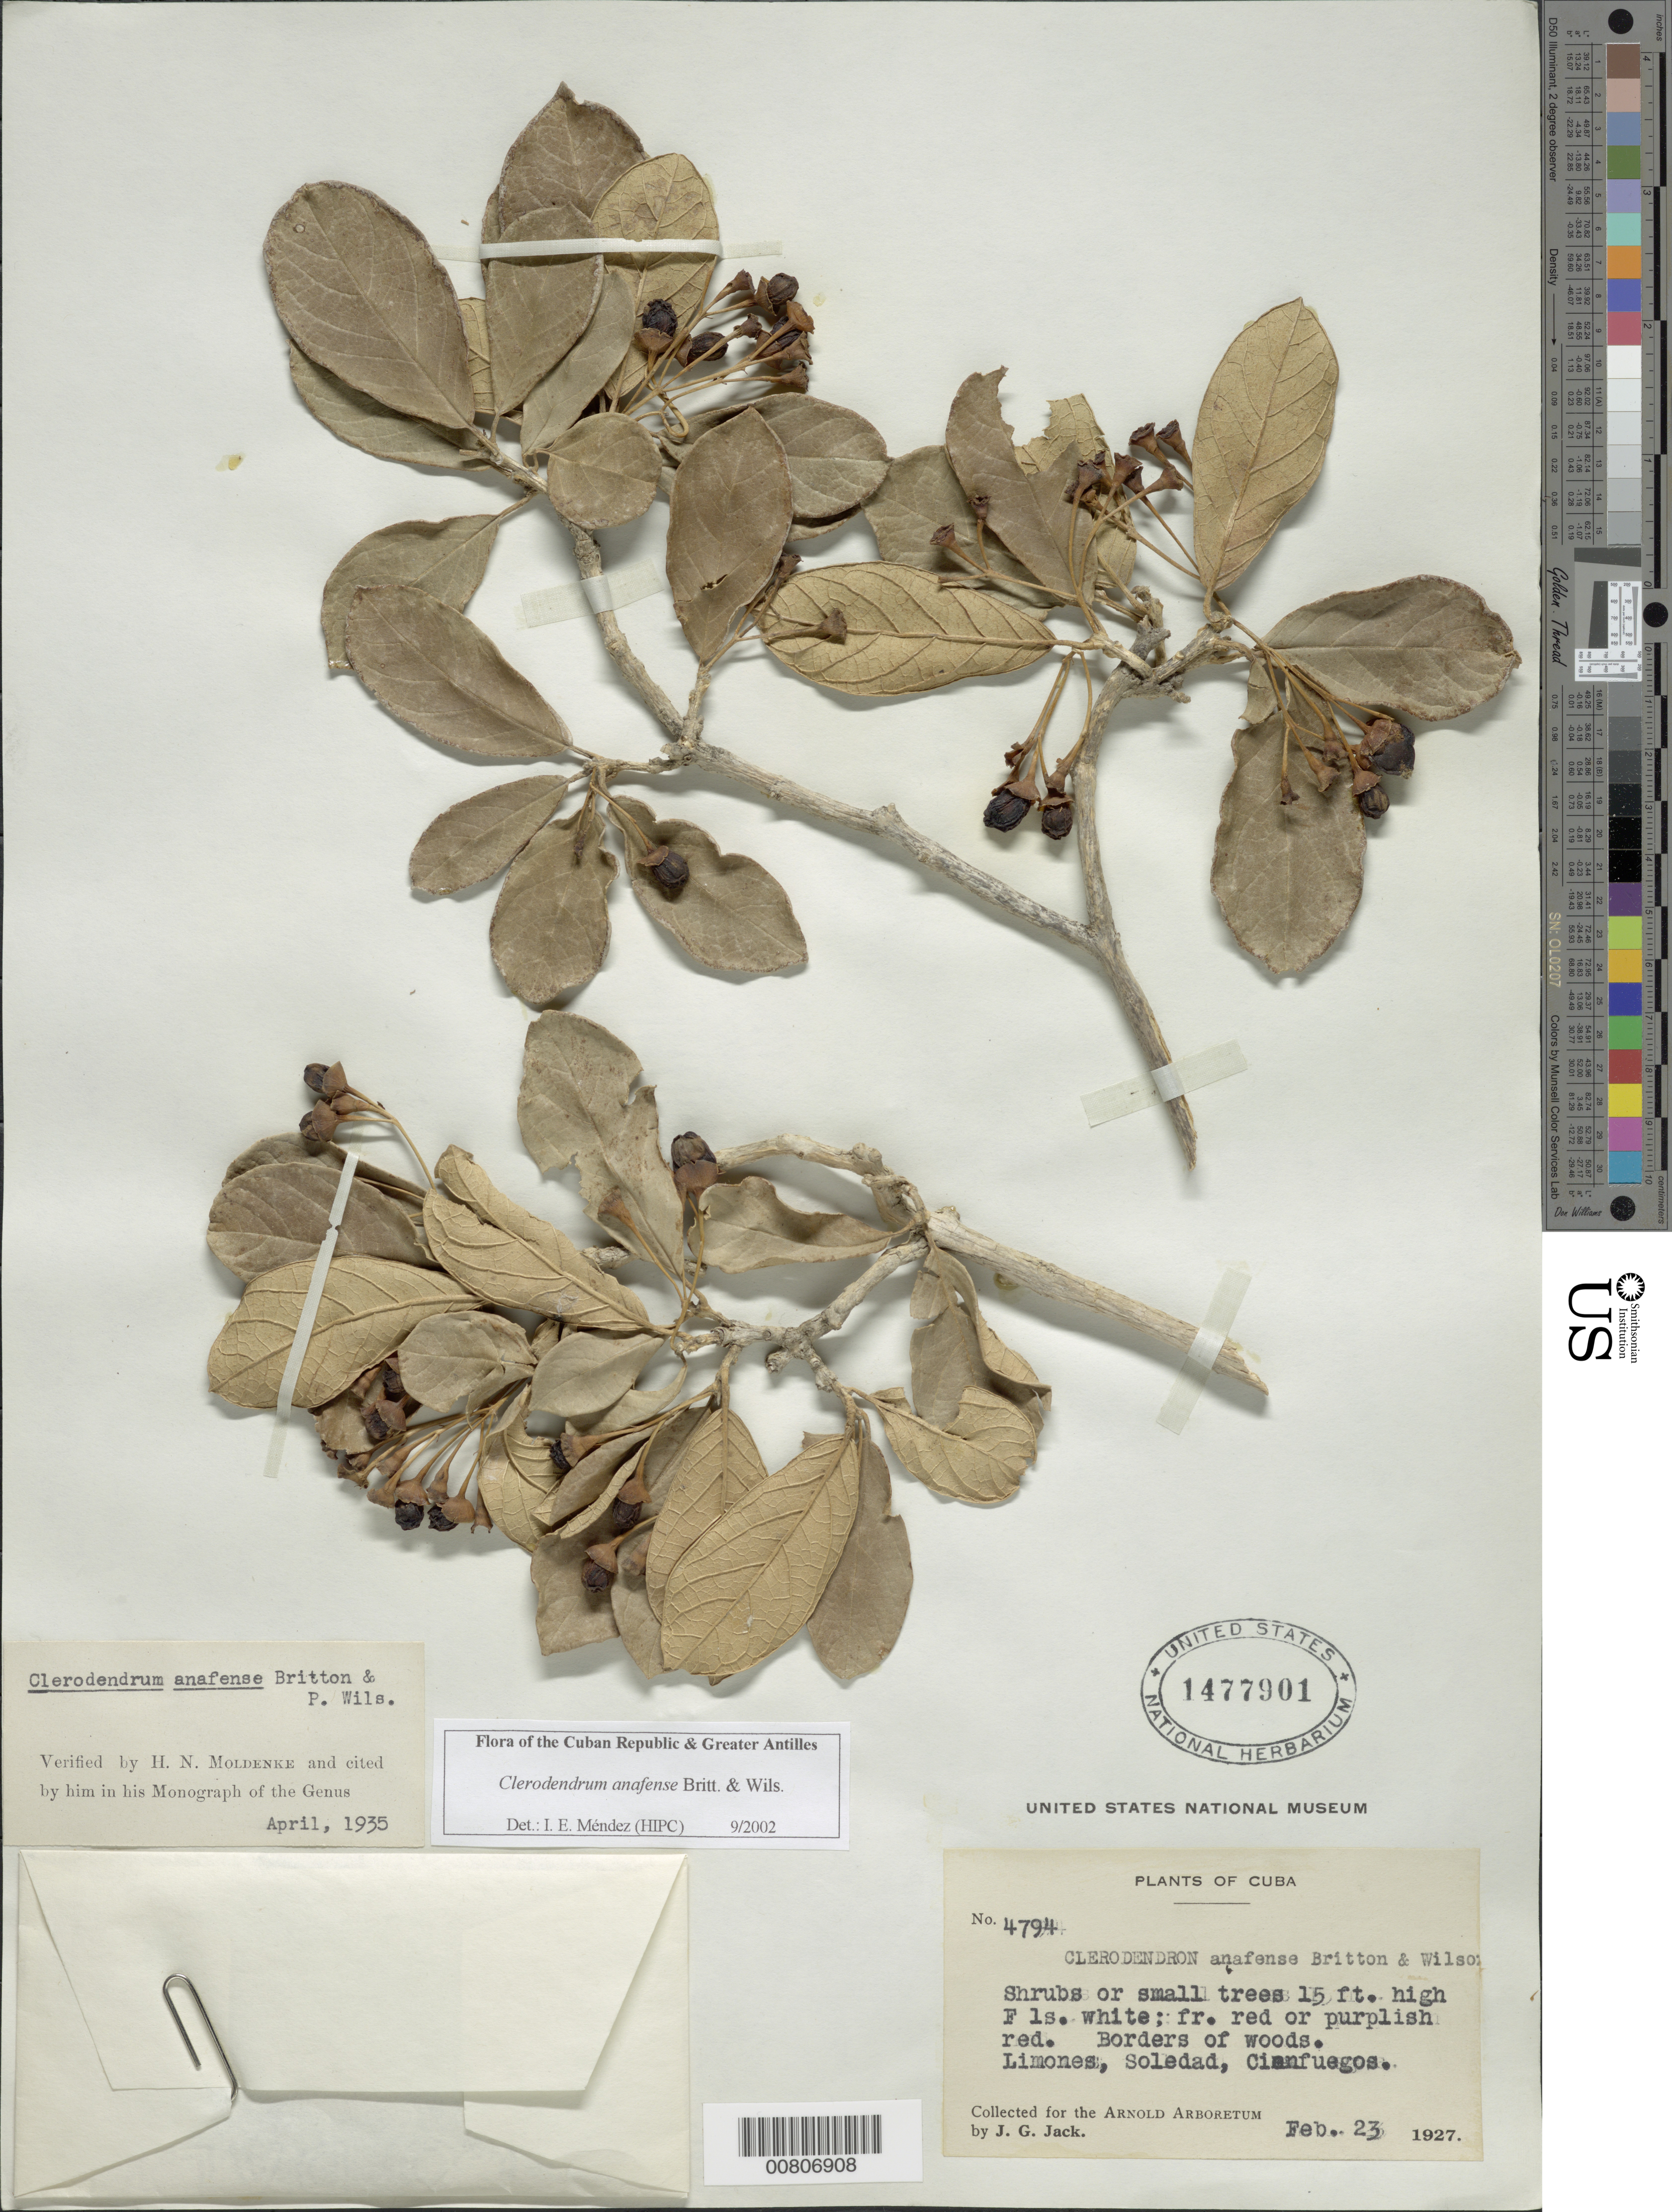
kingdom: Plantae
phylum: Tracheophyta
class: Magnoliopsida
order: Lamiales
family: Lamiaceae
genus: Clerodendrum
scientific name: Clerodendrum anafense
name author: Britton & P. Wilson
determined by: Méndez, Isidro E., (HIPC)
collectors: J. G. Jack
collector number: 4794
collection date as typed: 23 Feb 1927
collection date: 1927-02-23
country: Cuba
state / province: Cienfuegos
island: Cuba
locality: Limones, Soledad, Cienfuegos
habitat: Borders of woods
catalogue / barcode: US 1477901